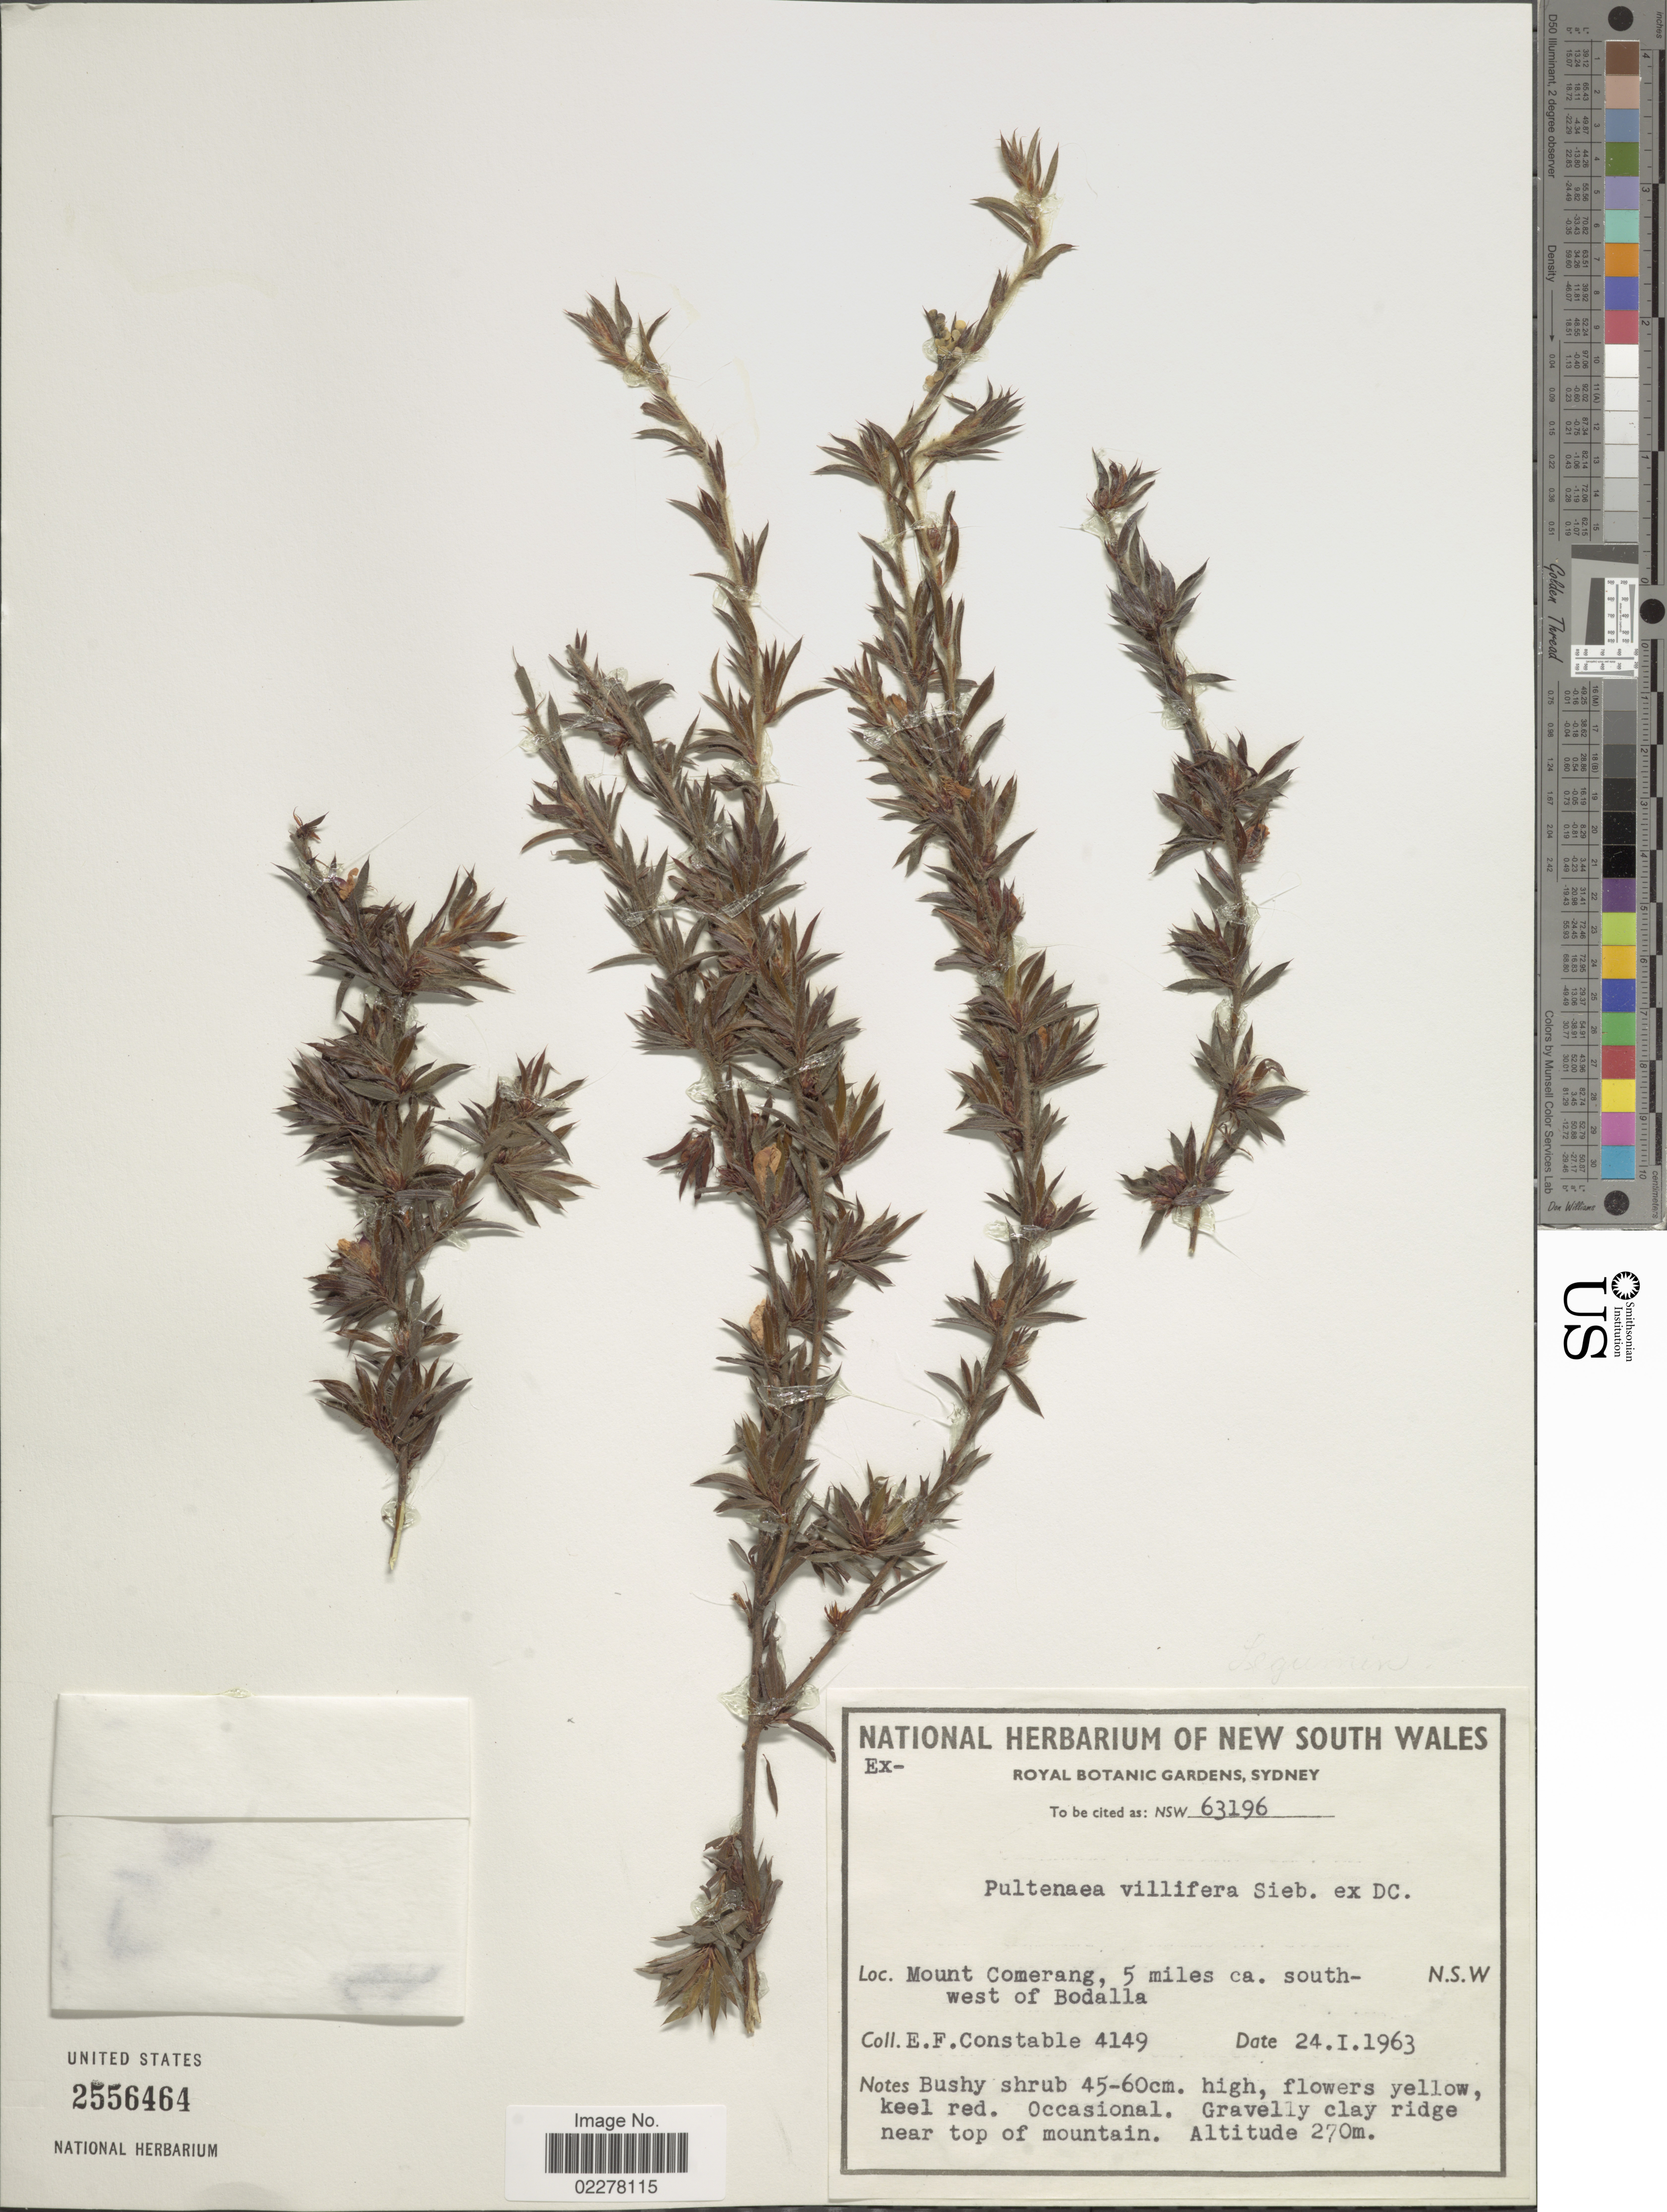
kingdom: Plantae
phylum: Tracheophyta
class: Magnoliopsida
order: Fabales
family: Fabaceae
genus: Pultenaea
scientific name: Pultenaea villifera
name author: DC.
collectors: E. F. Constable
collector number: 4149/NSW63196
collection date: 1963-01-24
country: Australia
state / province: New South Wales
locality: Mount Comerang, 5 miles ca. south-west of Bodella. N.S.W.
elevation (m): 270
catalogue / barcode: US 2556464